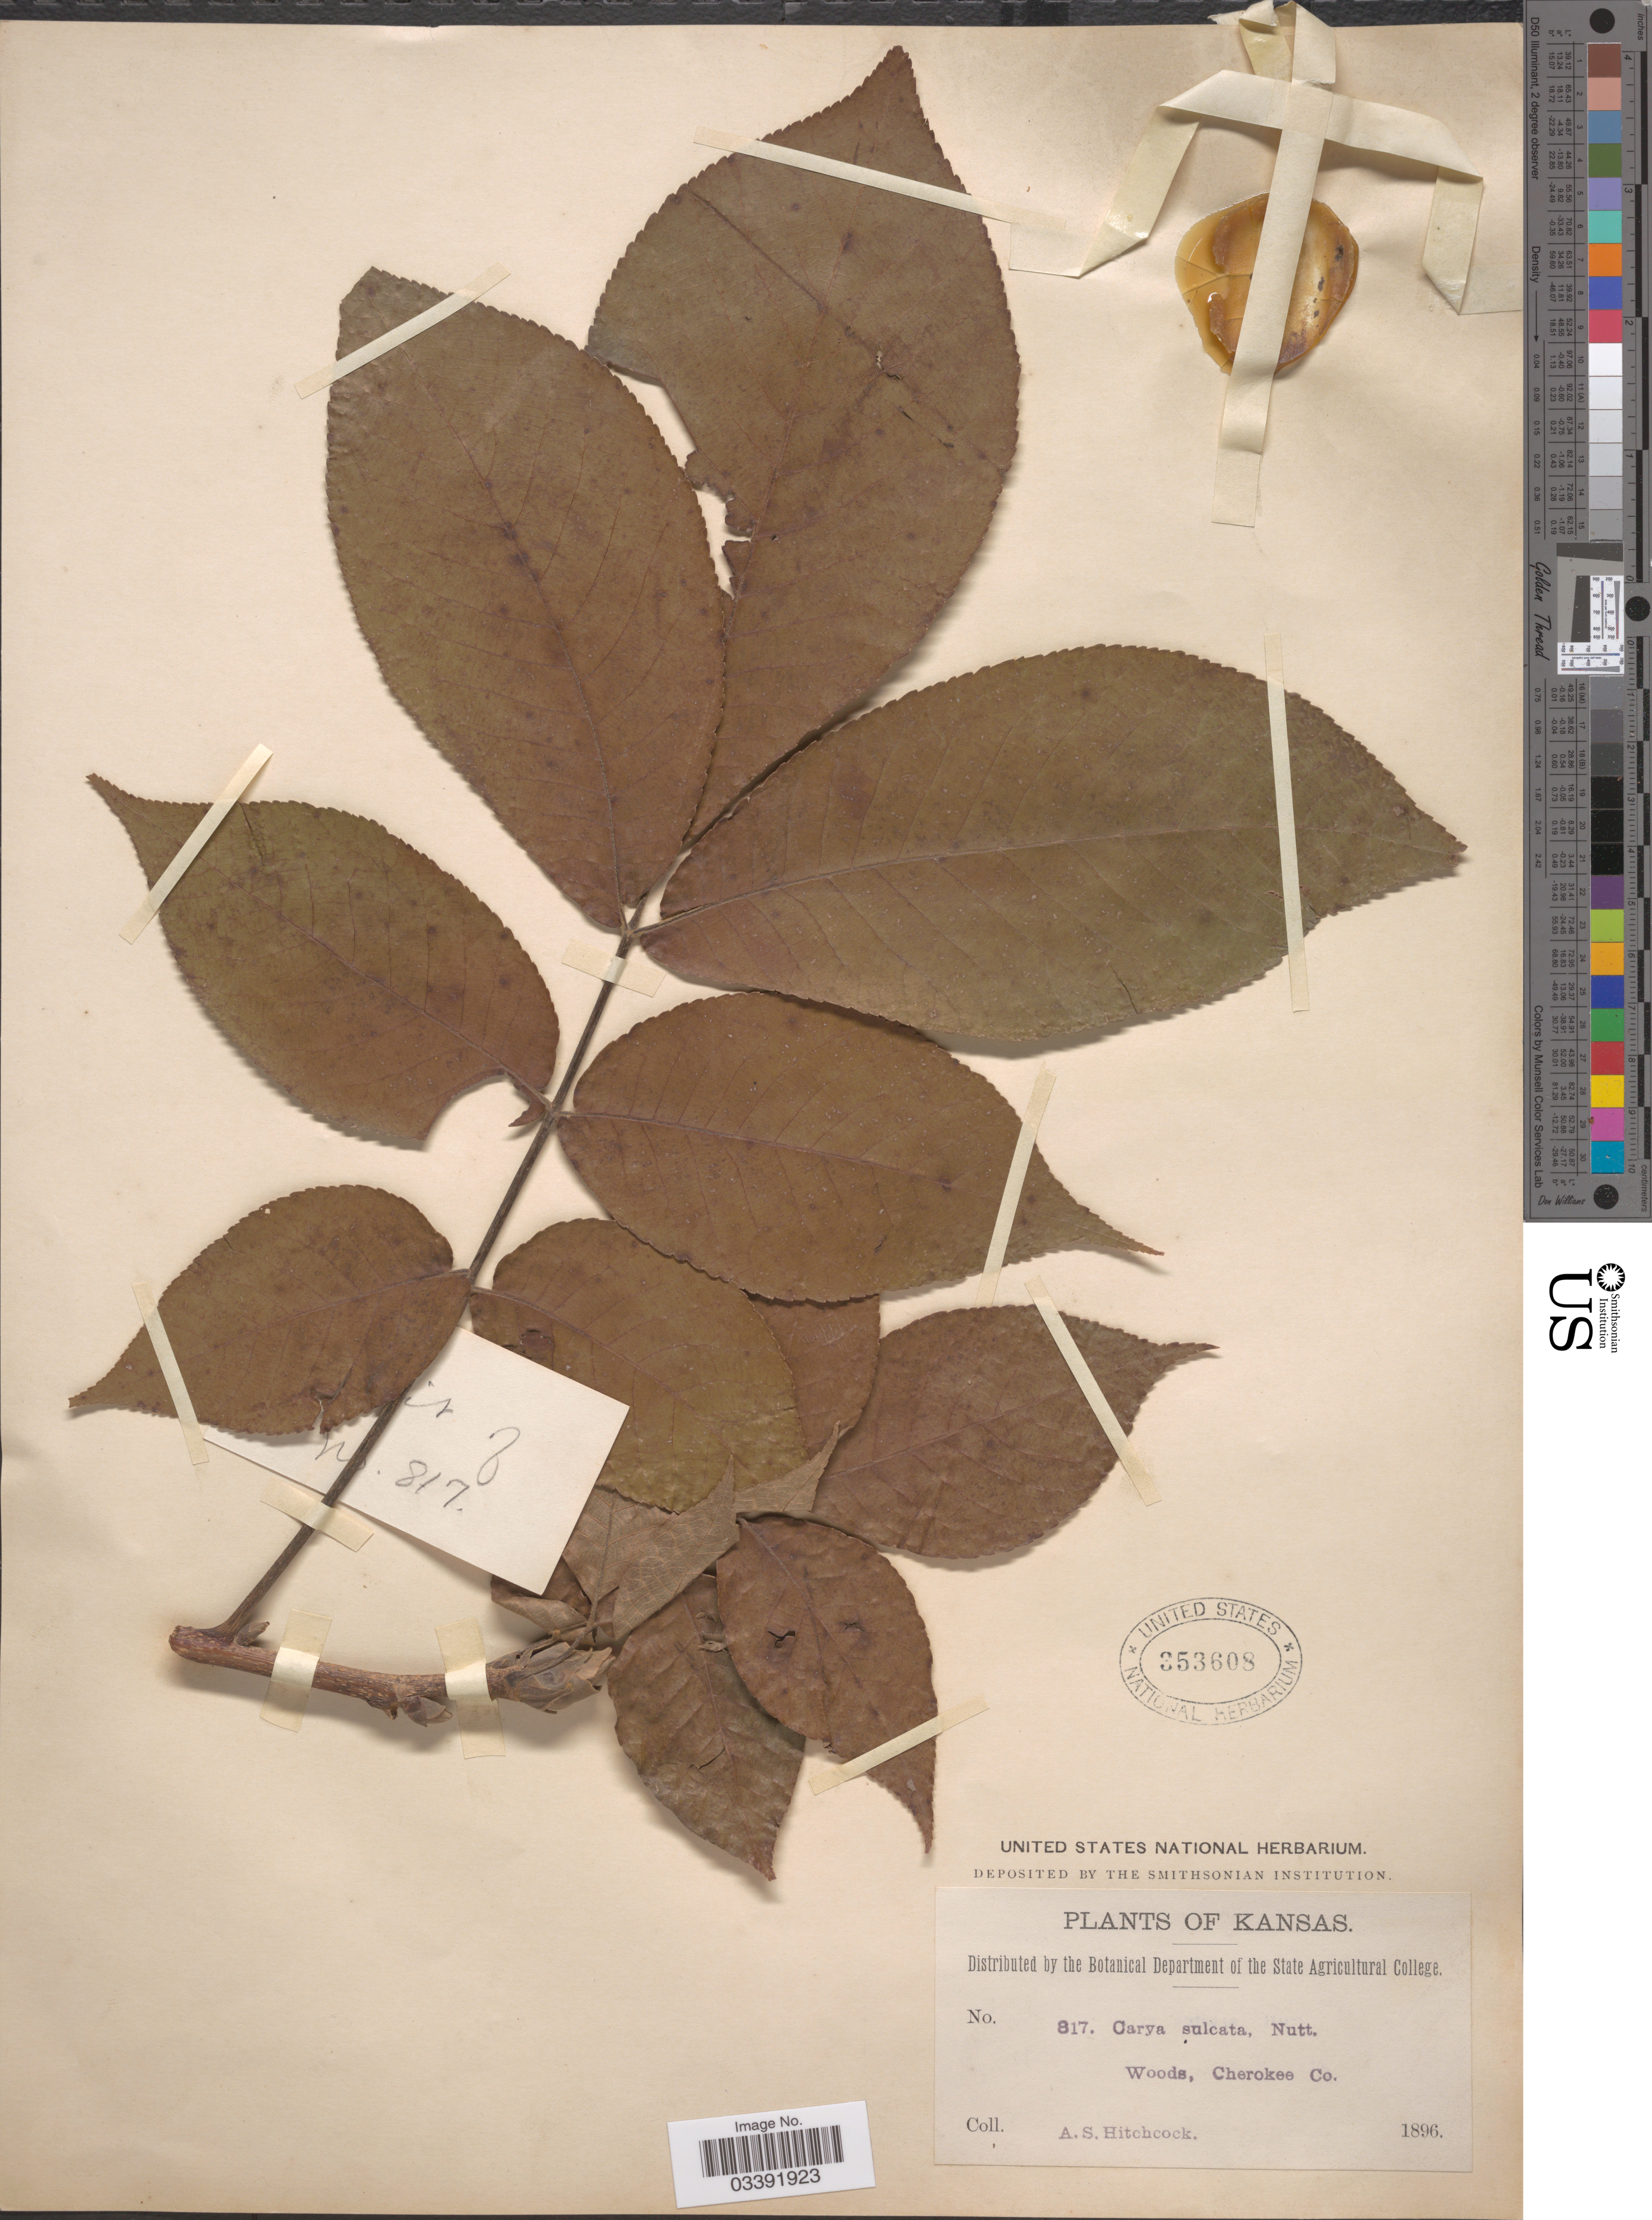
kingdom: Plantae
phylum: Tracheophyta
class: Magnoliopsida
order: Fagales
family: Juglandaceae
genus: Carya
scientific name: Carya laciniosa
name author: (F. Michx.) G. Don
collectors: A. S. Hitchcock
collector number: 817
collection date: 1896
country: United States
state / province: Kansas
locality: Cherokee Co.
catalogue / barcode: US 353608